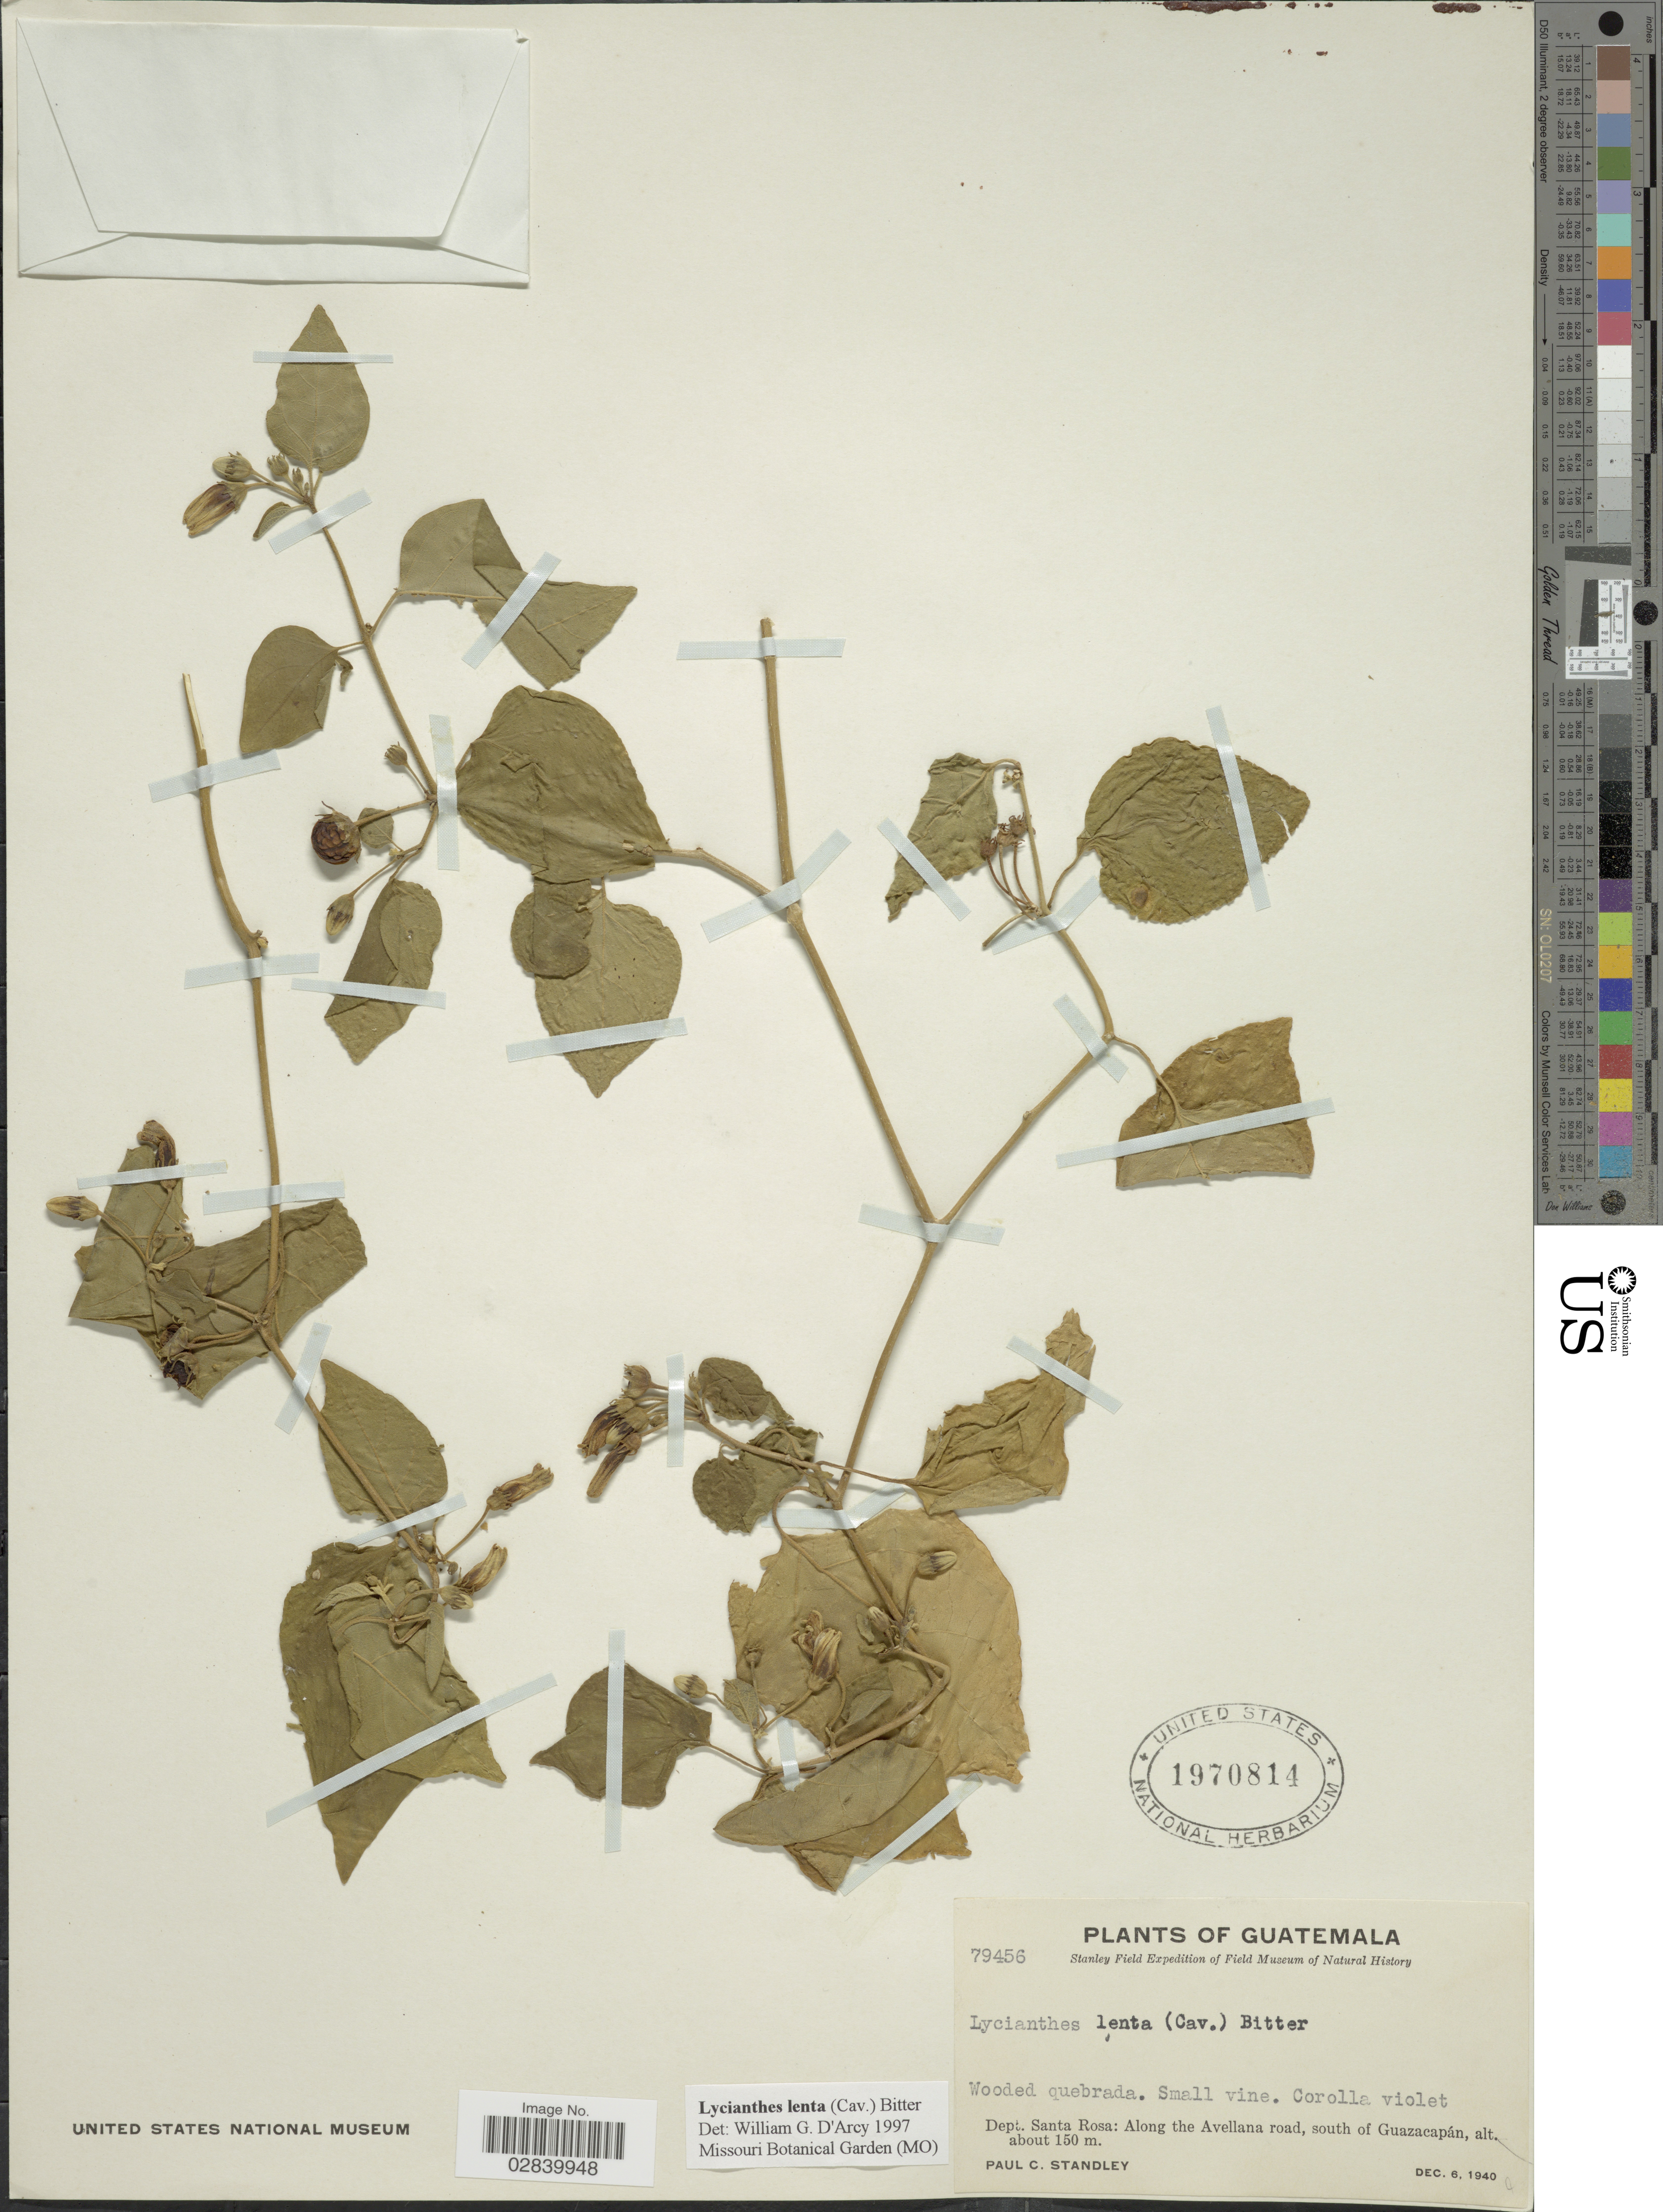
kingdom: Plantae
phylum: Tracheophyta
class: Magnoliopsida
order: Solanales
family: Solanaceae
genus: Lycianthes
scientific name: Lycianthes lenta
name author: (Cav.) Bitter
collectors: P. C. Standley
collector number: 79456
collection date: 1940-12-06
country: Guatemala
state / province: Santa Rosa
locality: Dept. Santa Rosa: Along the Avellana road, south of Guazacapán.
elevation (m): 150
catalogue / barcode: US 1970814